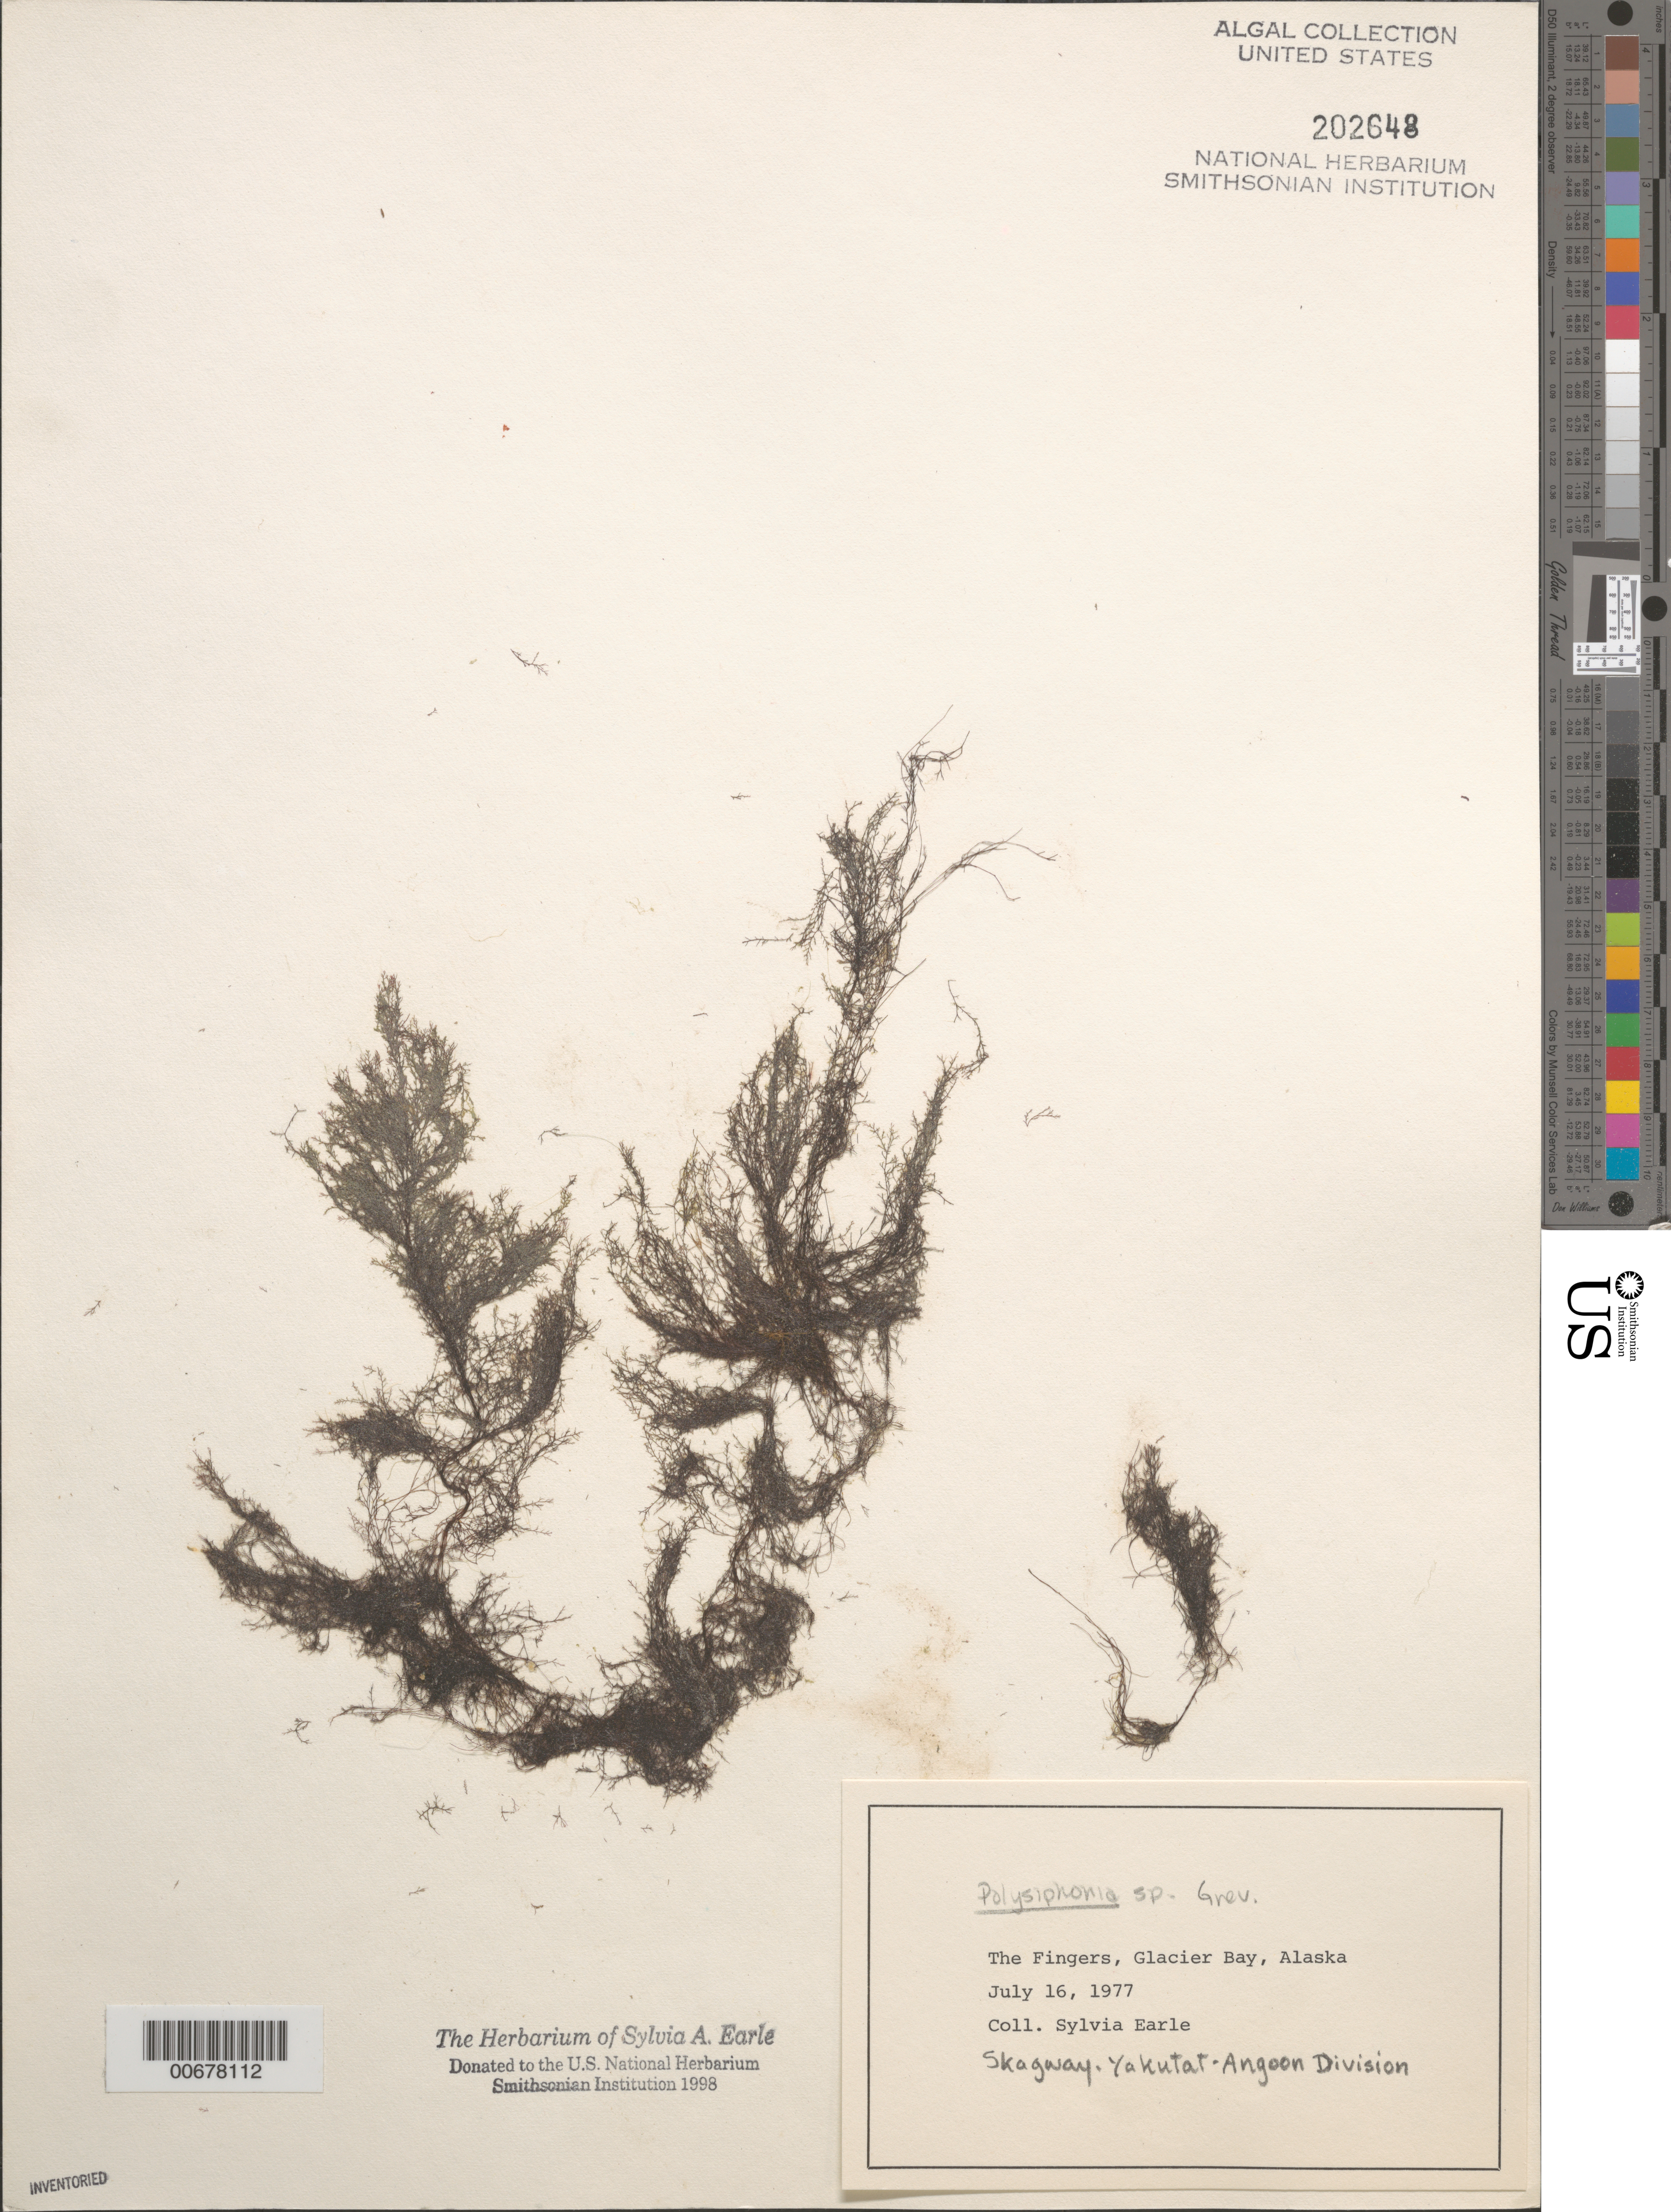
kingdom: Plantae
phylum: Rhodophyta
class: Florideophyceae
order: Ceramiales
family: Rhodomelaceae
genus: Polysiphonia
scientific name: Polysiphonia sp.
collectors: S. A. Earle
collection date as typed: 16 Jul 1977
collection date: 1977-07-16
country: United States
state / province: Alaska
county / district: Skagway-Yakutat-Angoon Division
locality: The Fingers, Glacier Bay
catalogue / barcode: US 202648